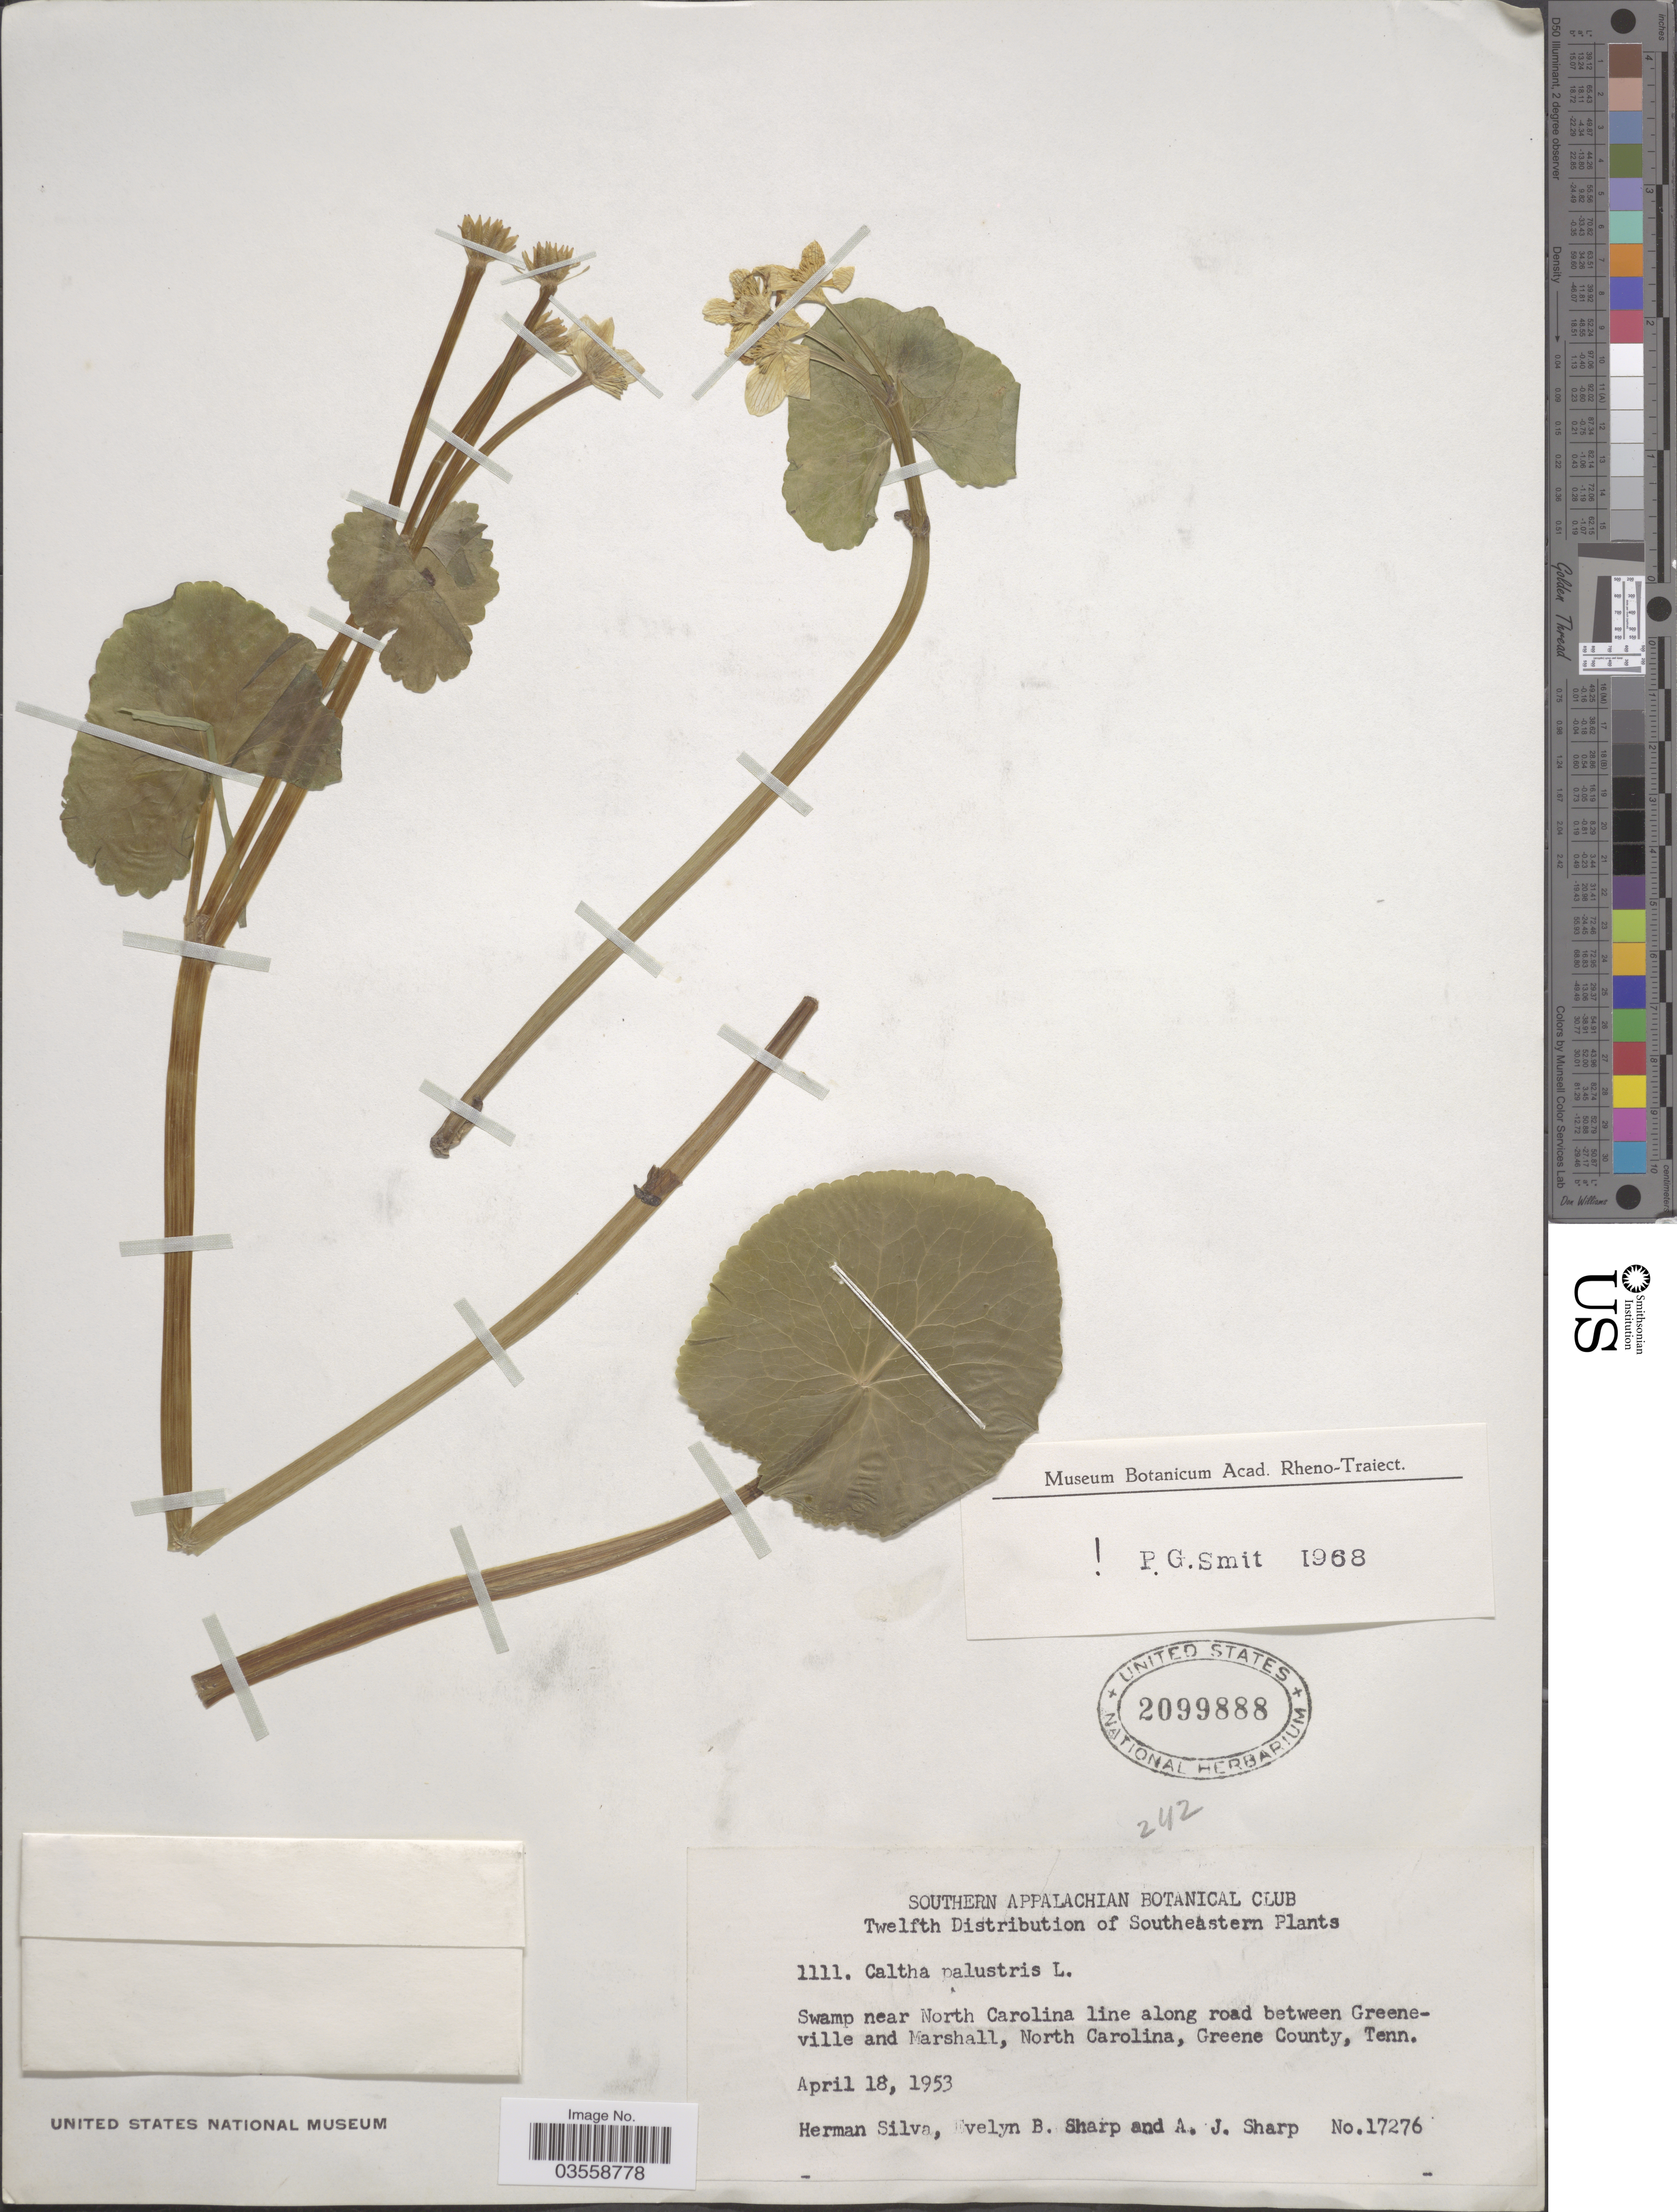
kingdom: Plantae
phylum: Tracheophyta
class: Magnoliopsida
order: Ranunculales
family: Ranunculaceae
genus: Caltha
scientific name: Caltha palustris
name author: L.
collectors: H. Silva, E. Sharp & A. J. Sharp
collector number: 17276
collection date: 1953-04-18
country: United States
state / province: Tennessee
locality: Southeastern. Swamp near North Carolina line along road between Greeneville and Marshall, North Carolina, Greene County, Tenn.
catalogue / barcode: US 2099888